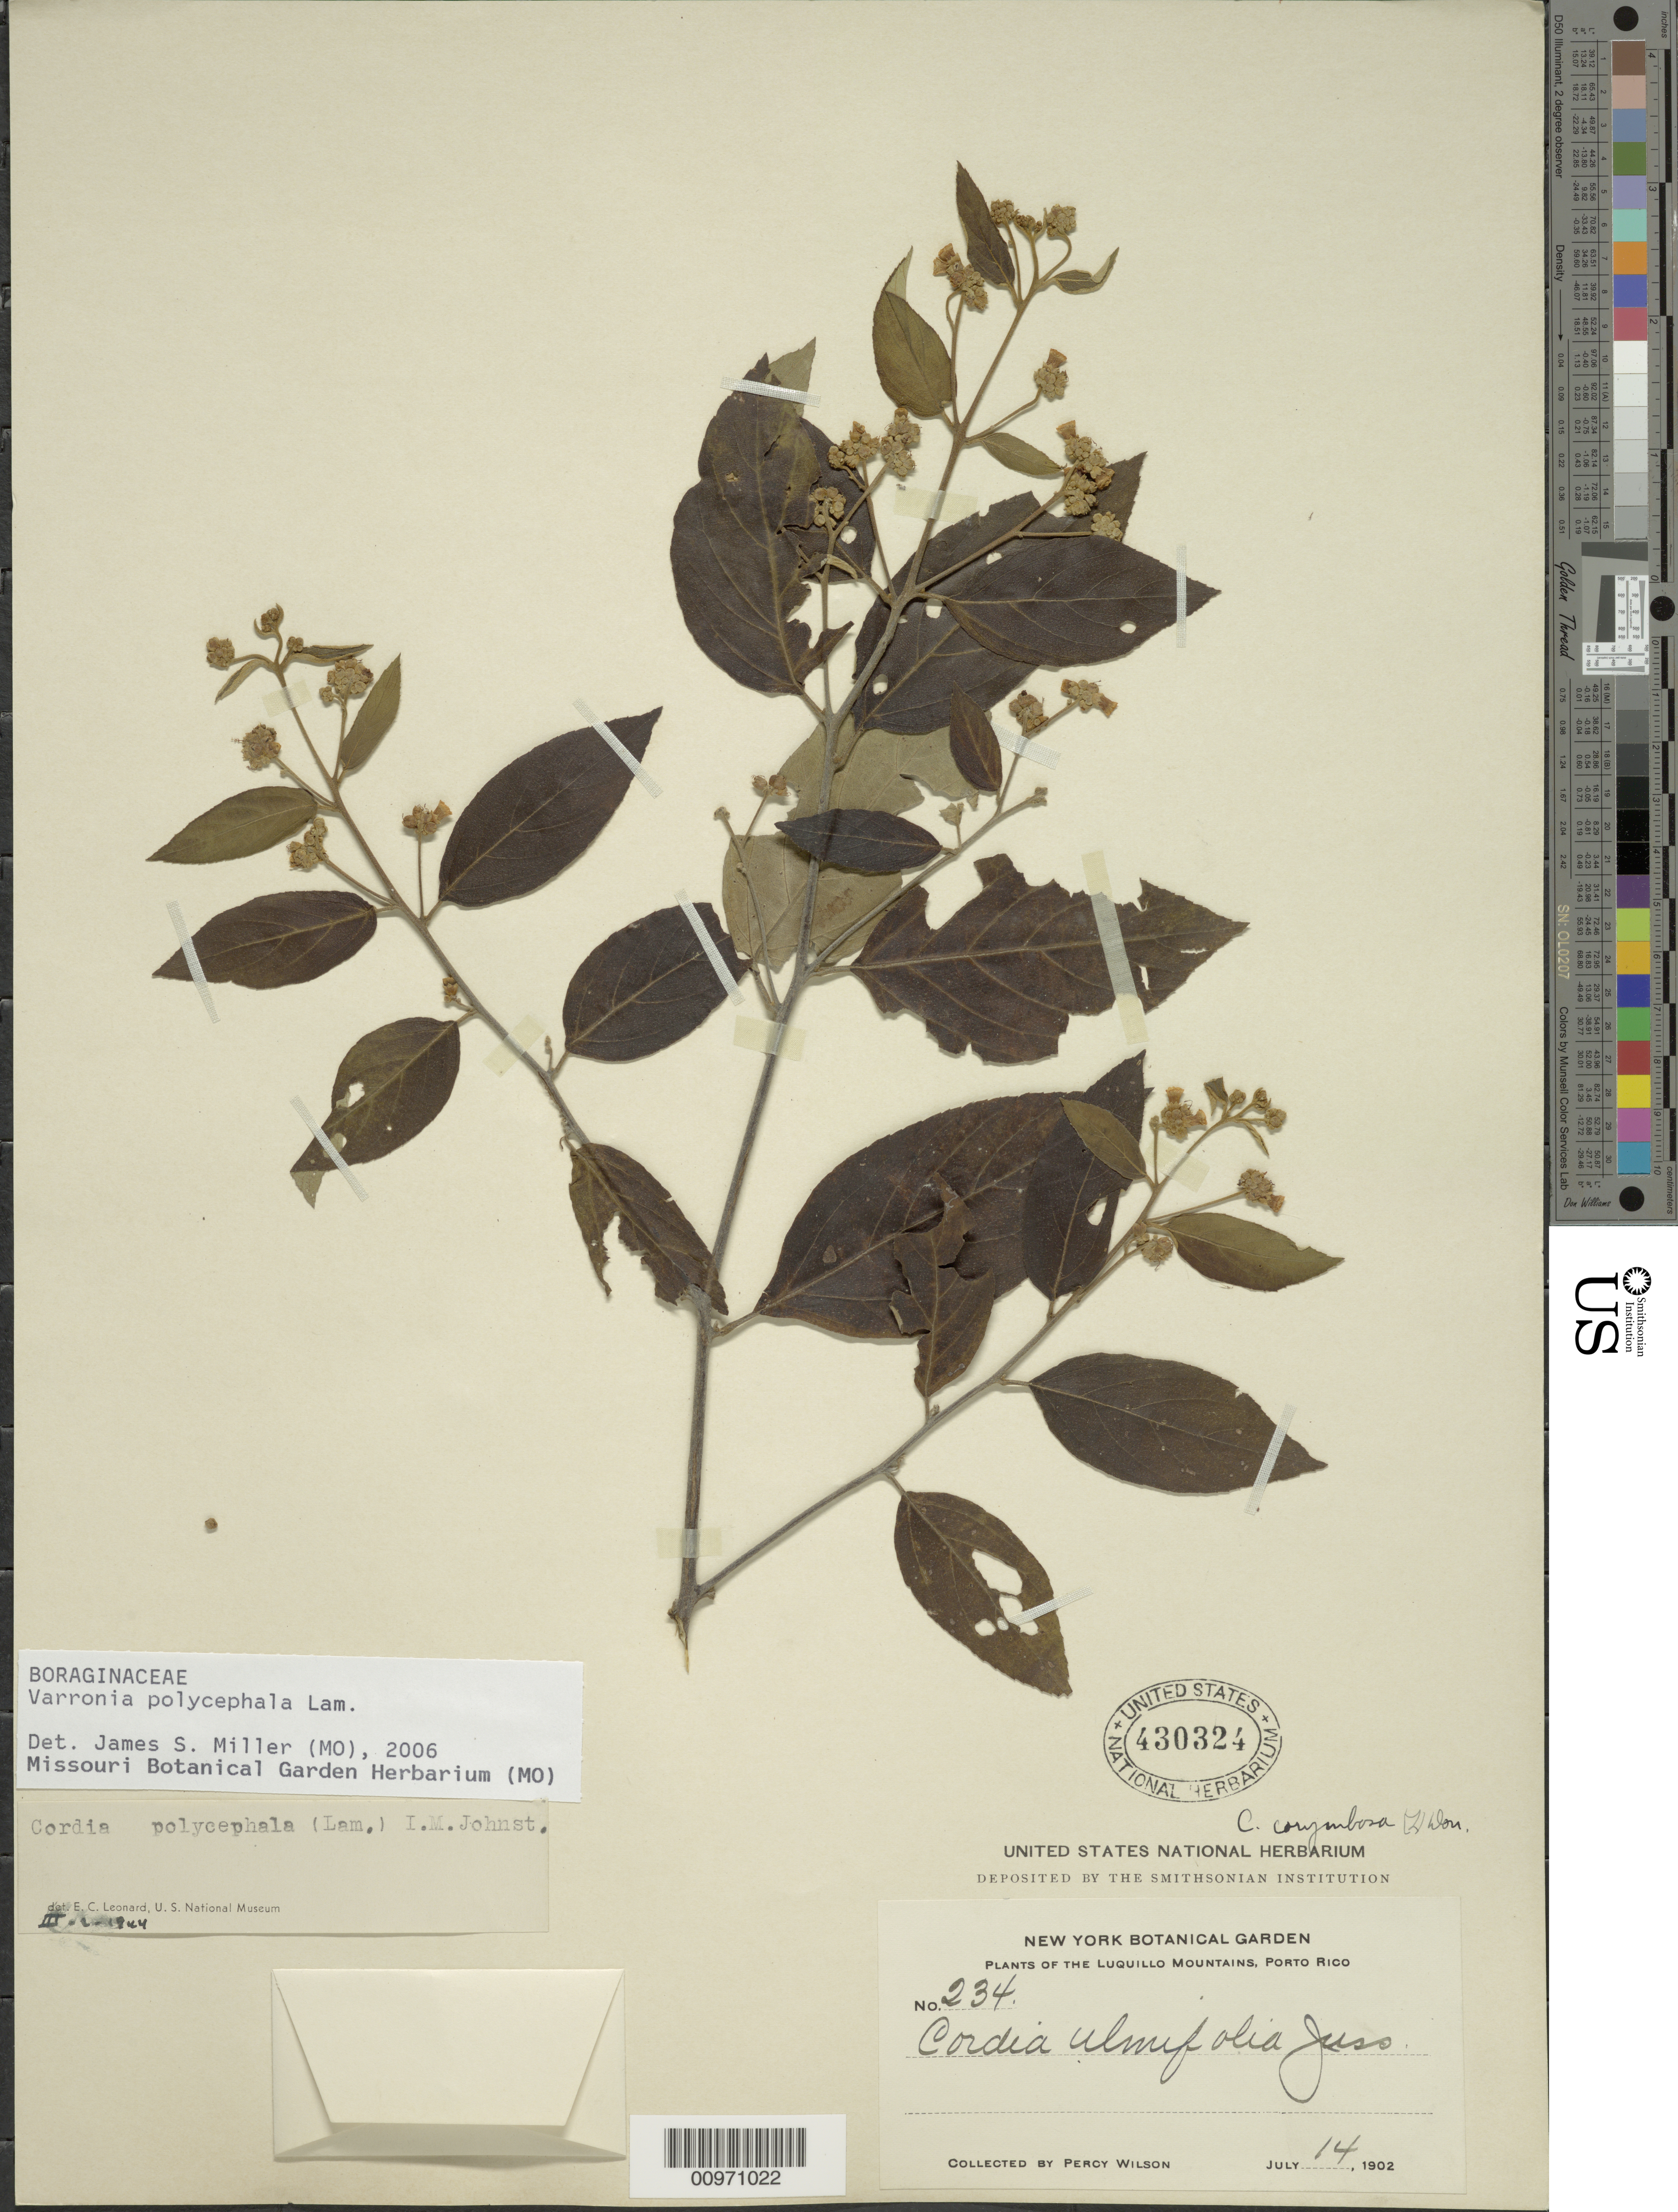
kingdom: Plantae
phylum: Tracheophyta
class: Magnoliopsida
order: Boraginales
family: Cordiaceae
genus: Varronia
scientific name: Varronia polycephala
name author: Lam.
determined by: Miller, James S., (MO), Missouri Botanical Garden (UNITED STATES)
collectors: P. Wilson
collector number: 234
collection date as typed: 14 Jul 1902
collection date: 1902-07-14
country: Puerto Rico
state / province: Luquillo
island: Puerto Rico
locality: Luquillo Mountains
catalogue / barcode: US 430324